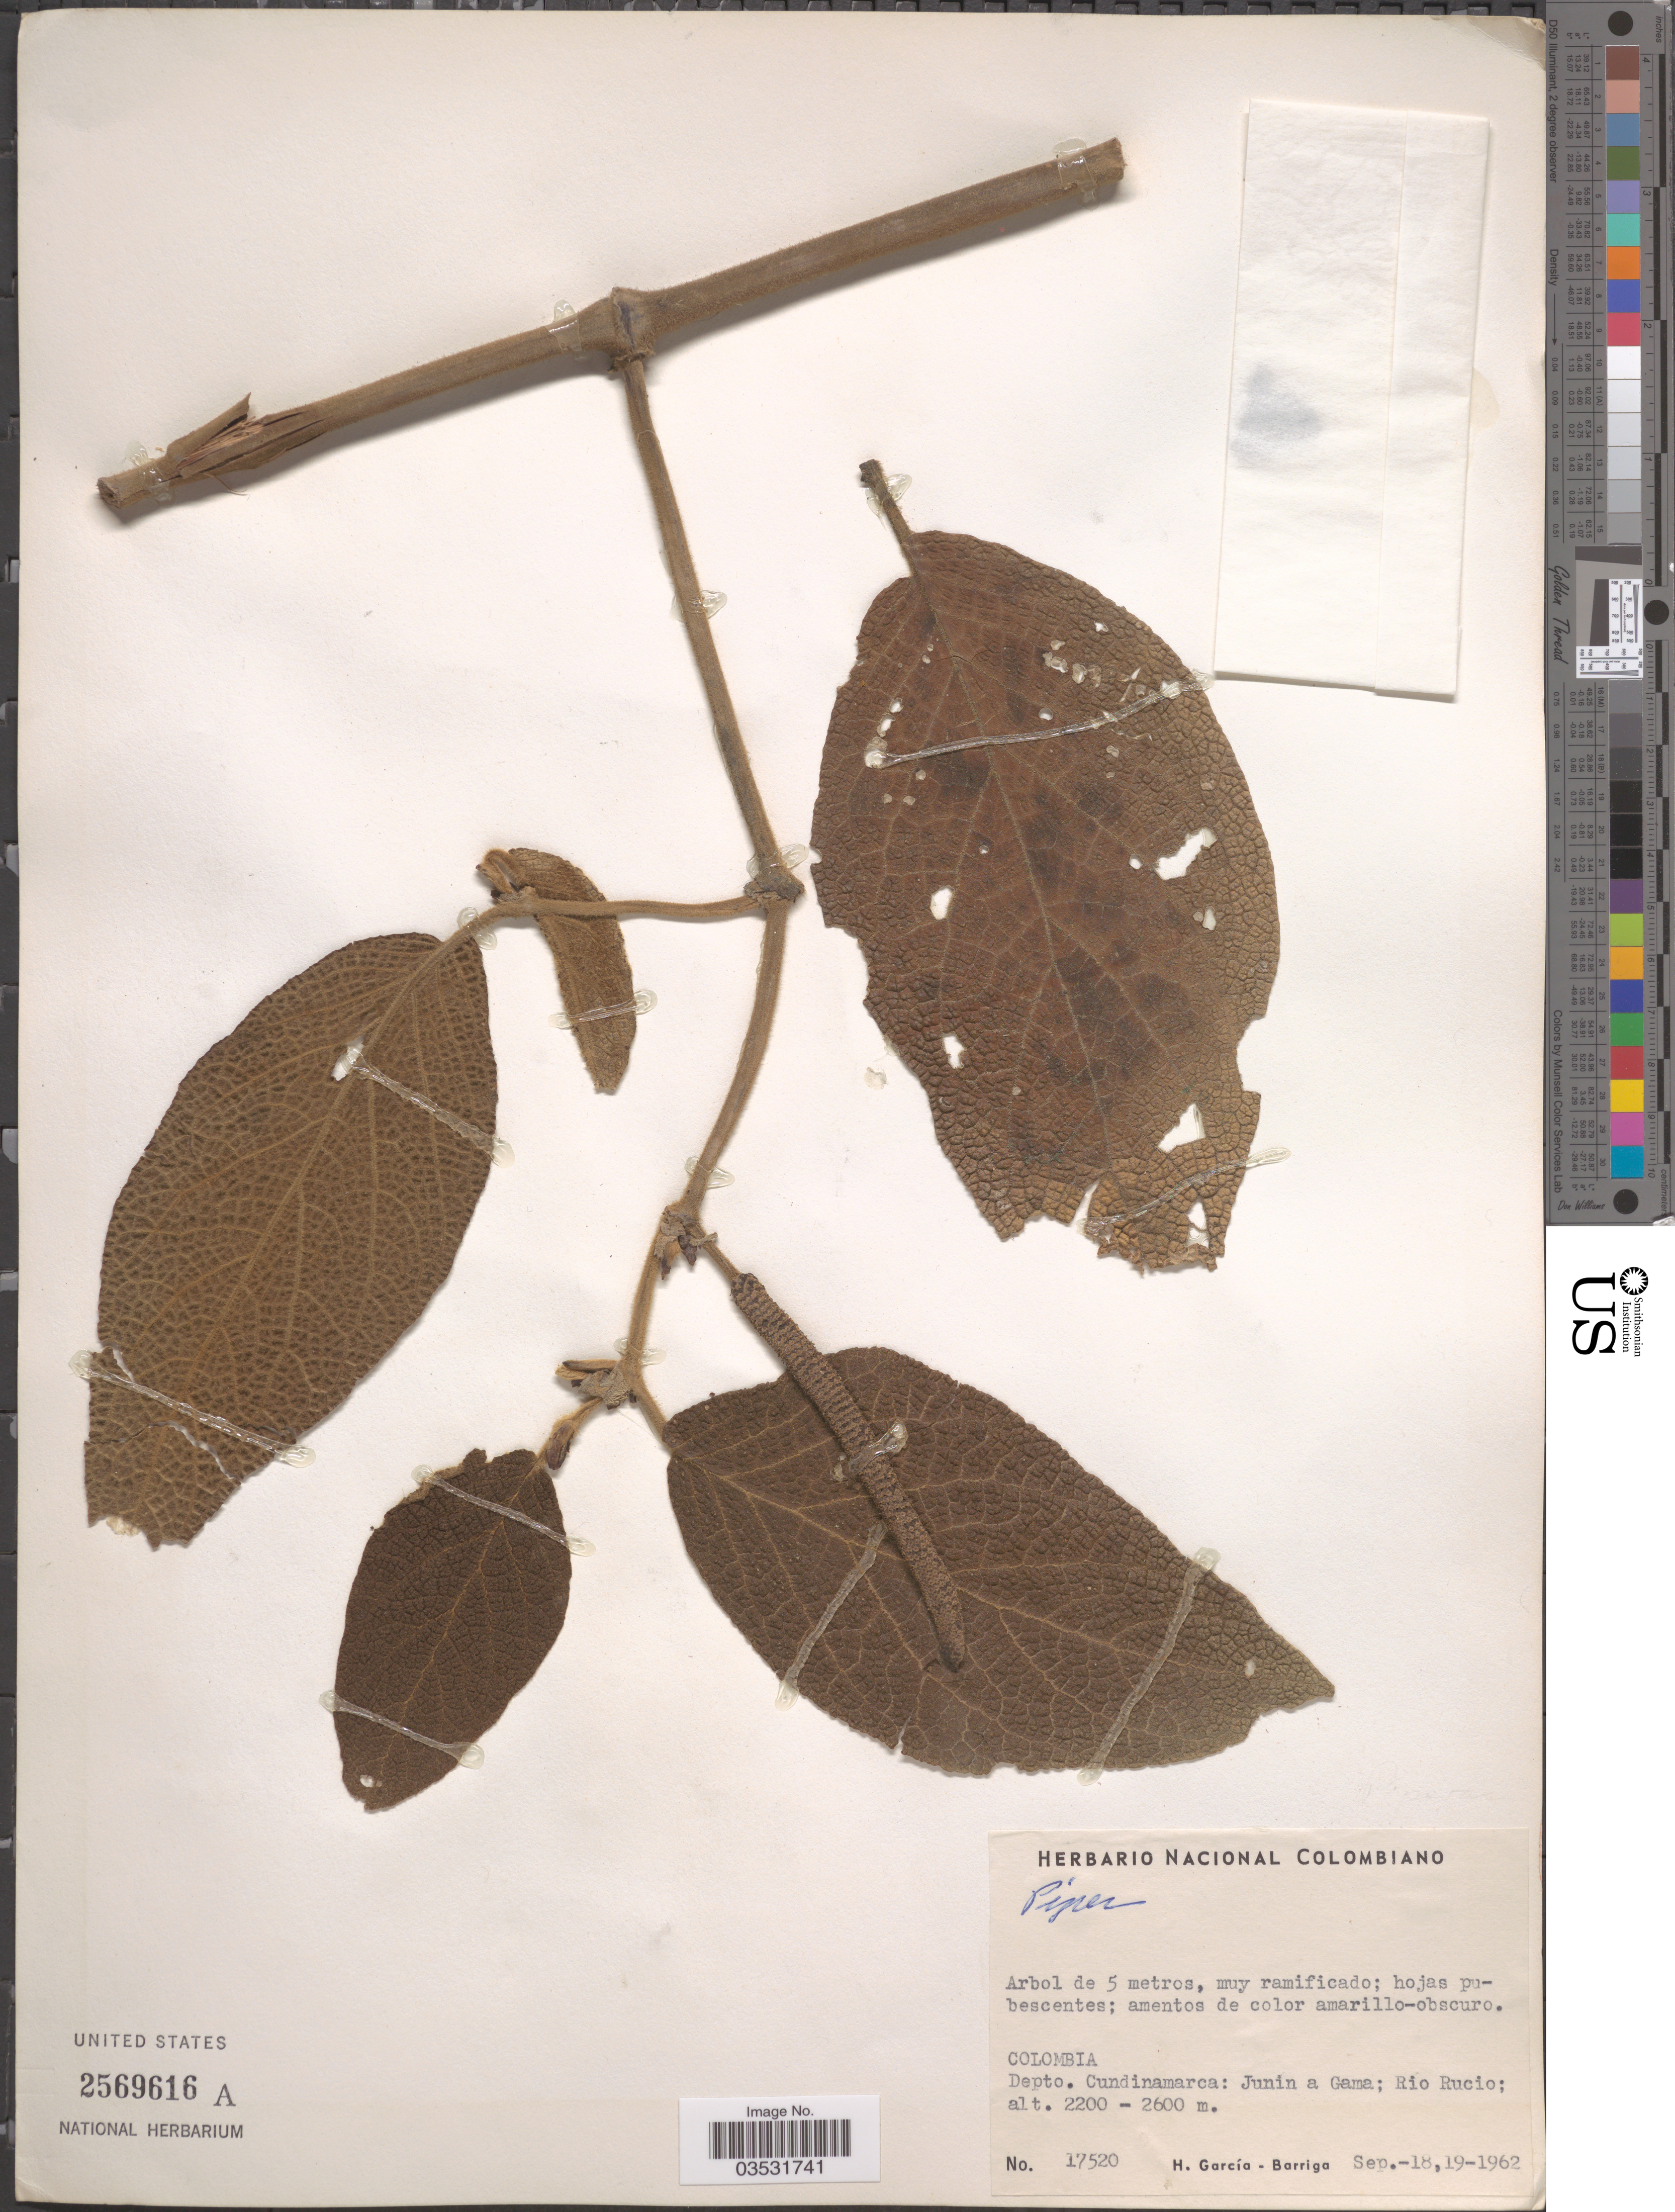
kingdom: Plantae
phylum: Tracheophyta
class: Magnoliopsida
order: Piperales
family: Piperaceae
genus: Piper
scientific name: Piper sp.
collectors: H. García Barriga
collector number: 17520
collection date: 1962-09-18/1962-09-19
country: Colombia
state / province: Cundinamarca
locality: Depto. Cundinamarca: Junin a Gama; Rio Rucio.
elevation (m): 2200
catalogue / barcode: US 2569616A